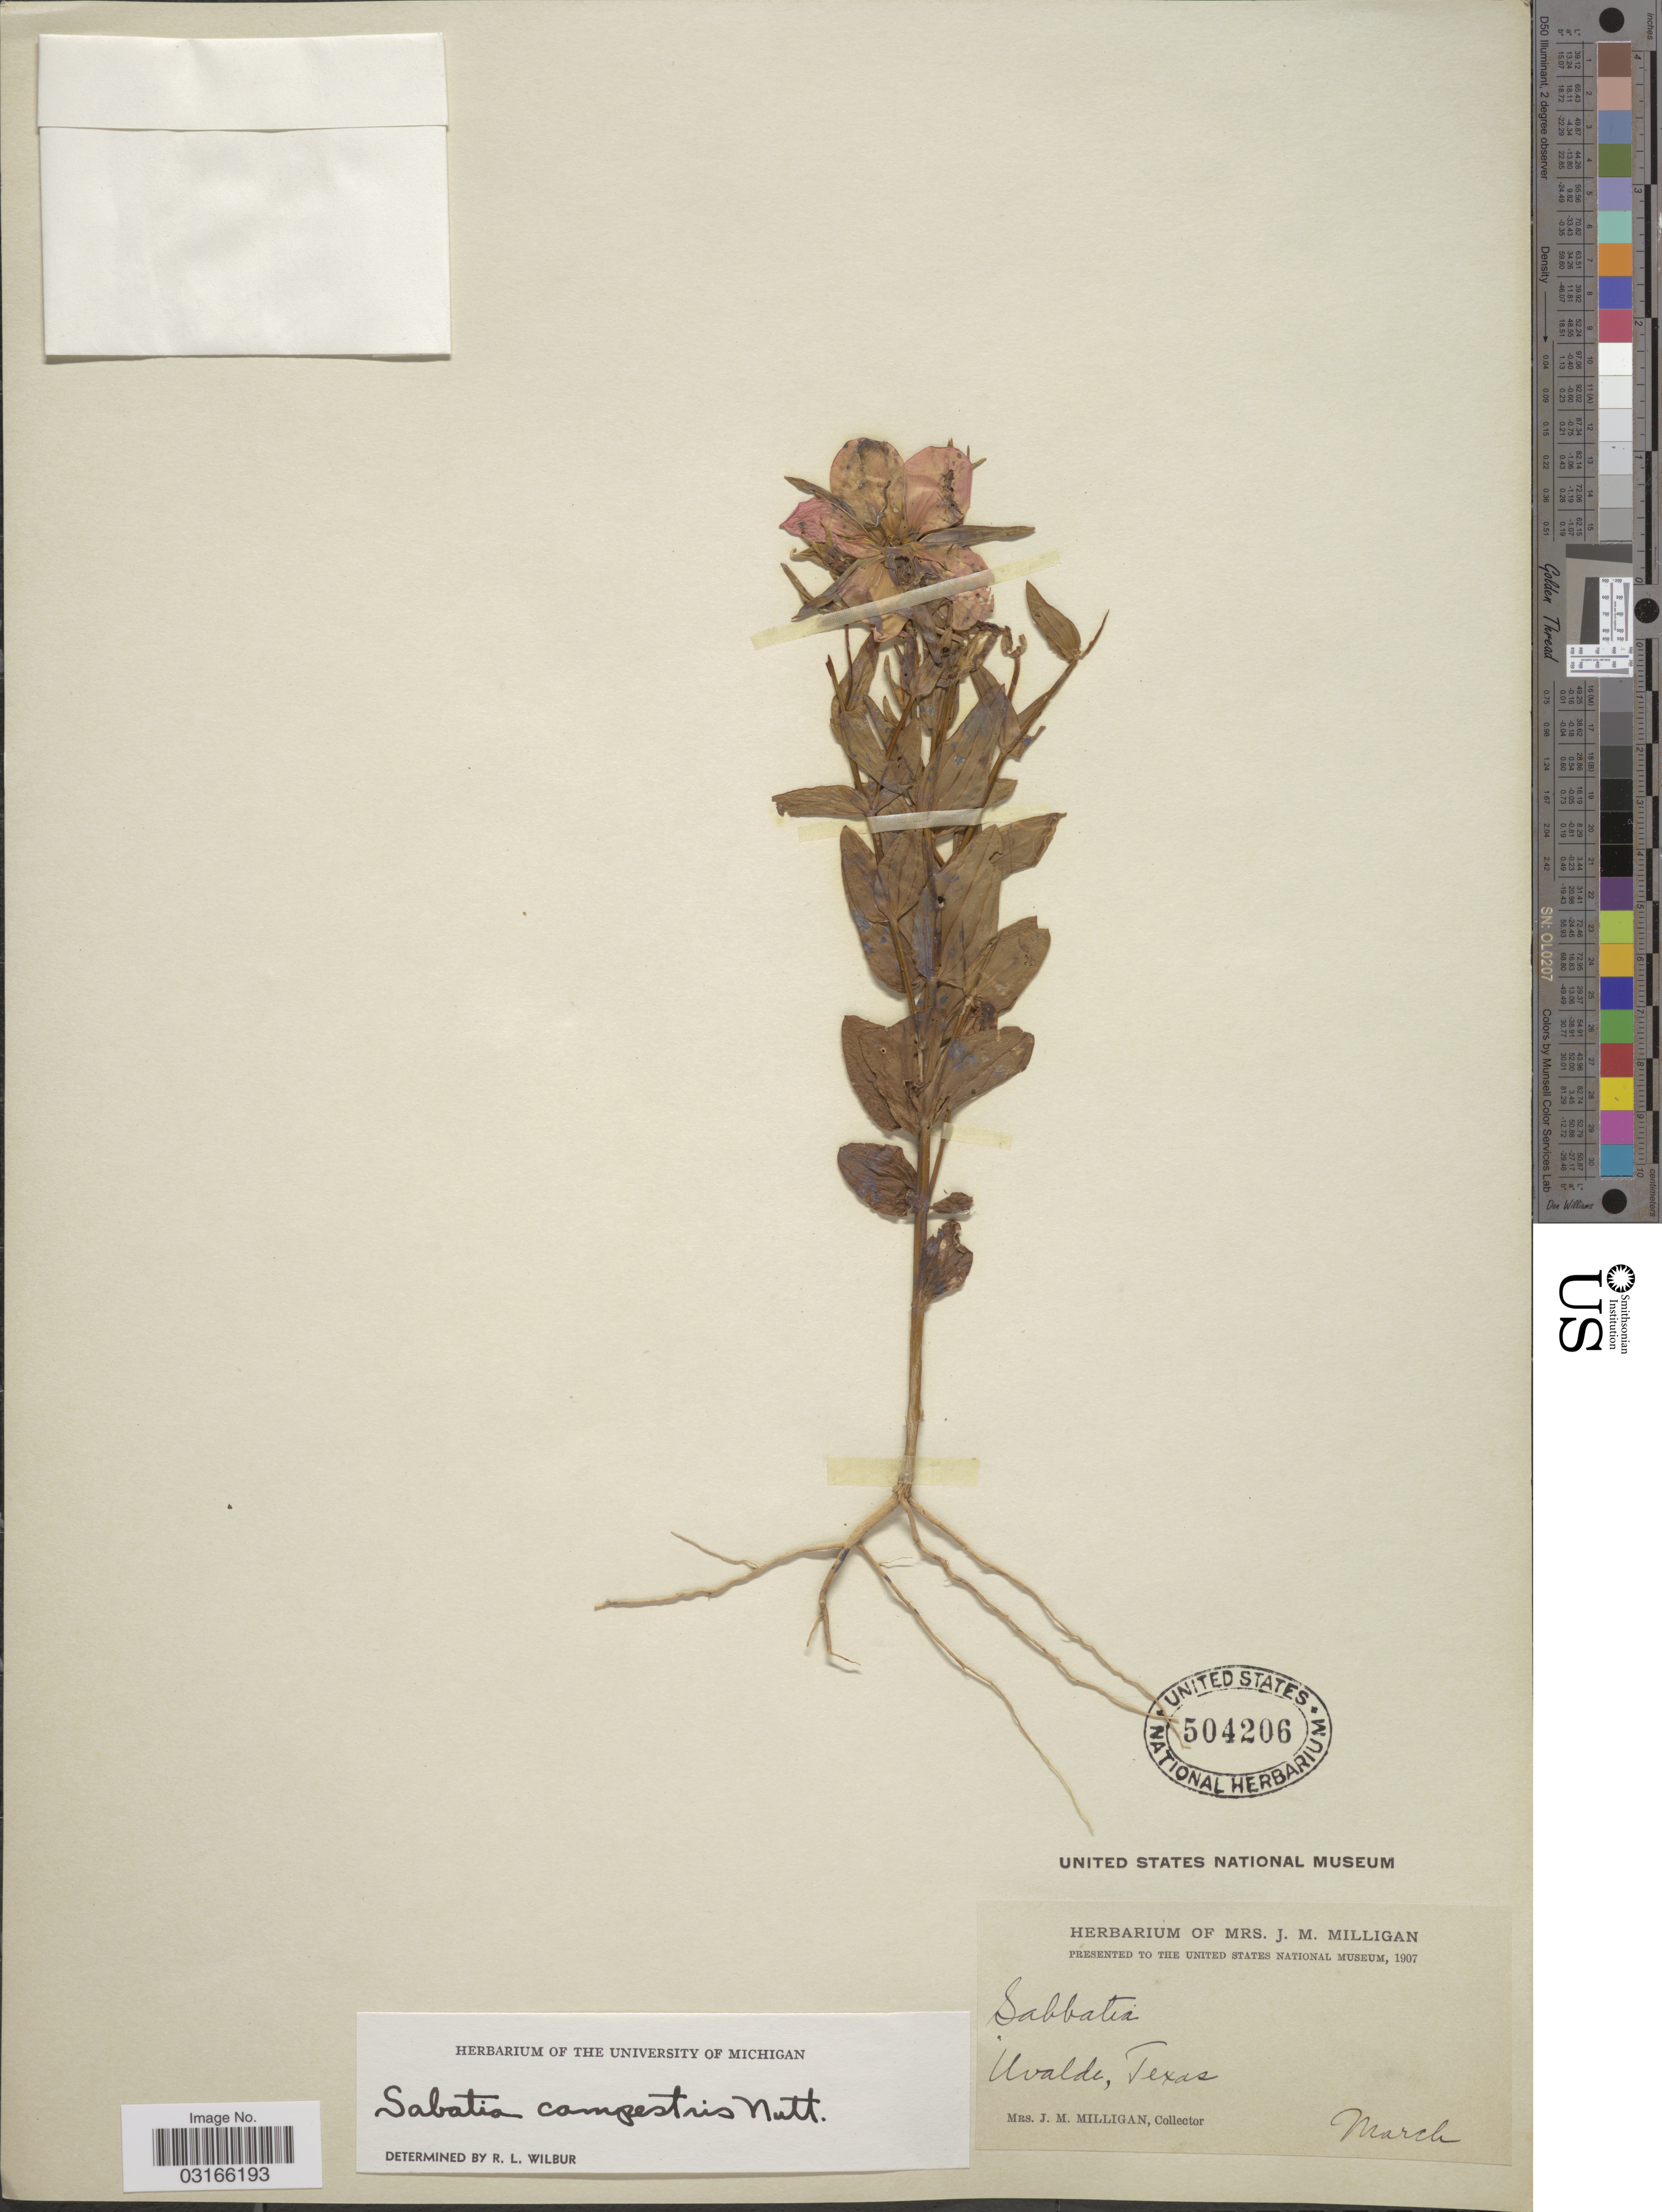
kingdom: Plantae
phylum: Tracheophyta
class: Magnoliopsida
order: Gentianales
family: Gentianaceae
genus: Sabatia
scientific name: Sabatia campestris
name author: Nutt.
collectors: J. Milligan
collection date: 1907-03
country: United States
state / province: Texas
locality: Uvalde.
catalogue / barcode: US 504206